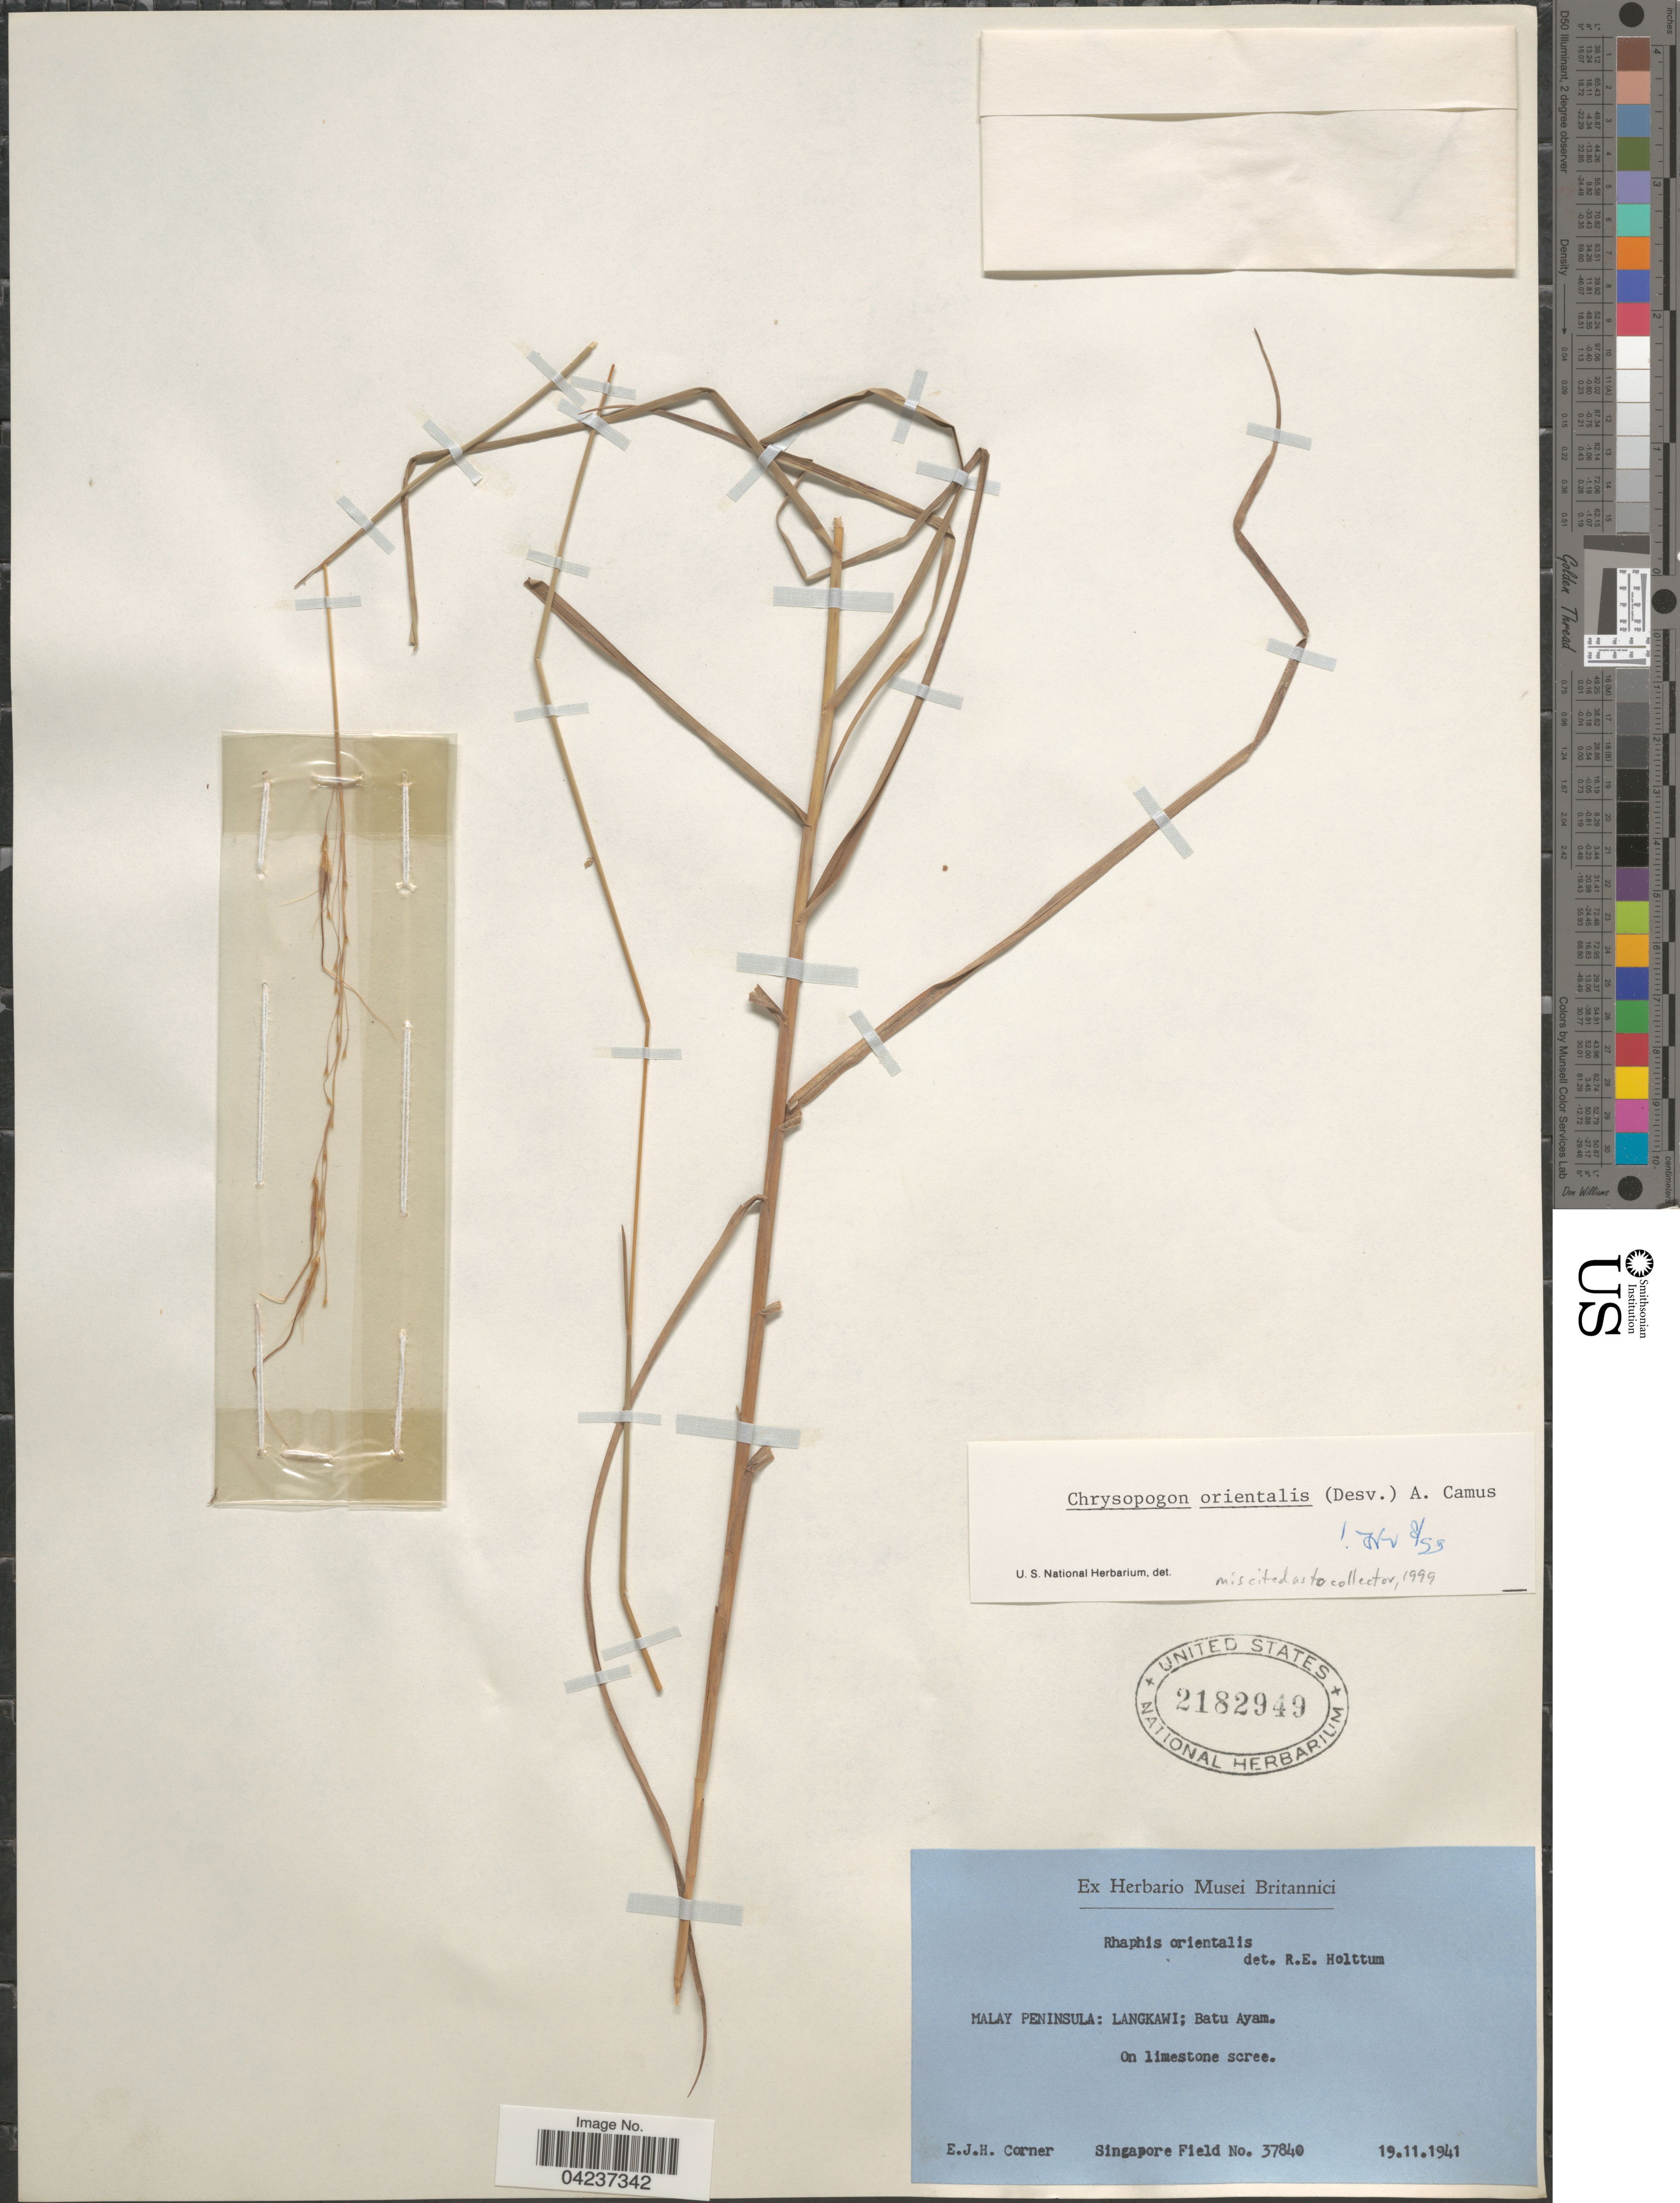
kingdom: Plantae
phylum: Tracheophyta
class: Liliopsida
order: Poales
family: Poaceae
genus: Chrysopogon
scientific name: Chrysopogon orientalis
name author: (Desv.) A. Camus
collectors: E. Corner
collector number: Singapore Field 37840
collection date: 1941-11-19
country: Malaysia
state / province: Kedah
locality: Malay Peninsula: Langkawi; Batu Ayam.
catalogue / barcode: US 2182949